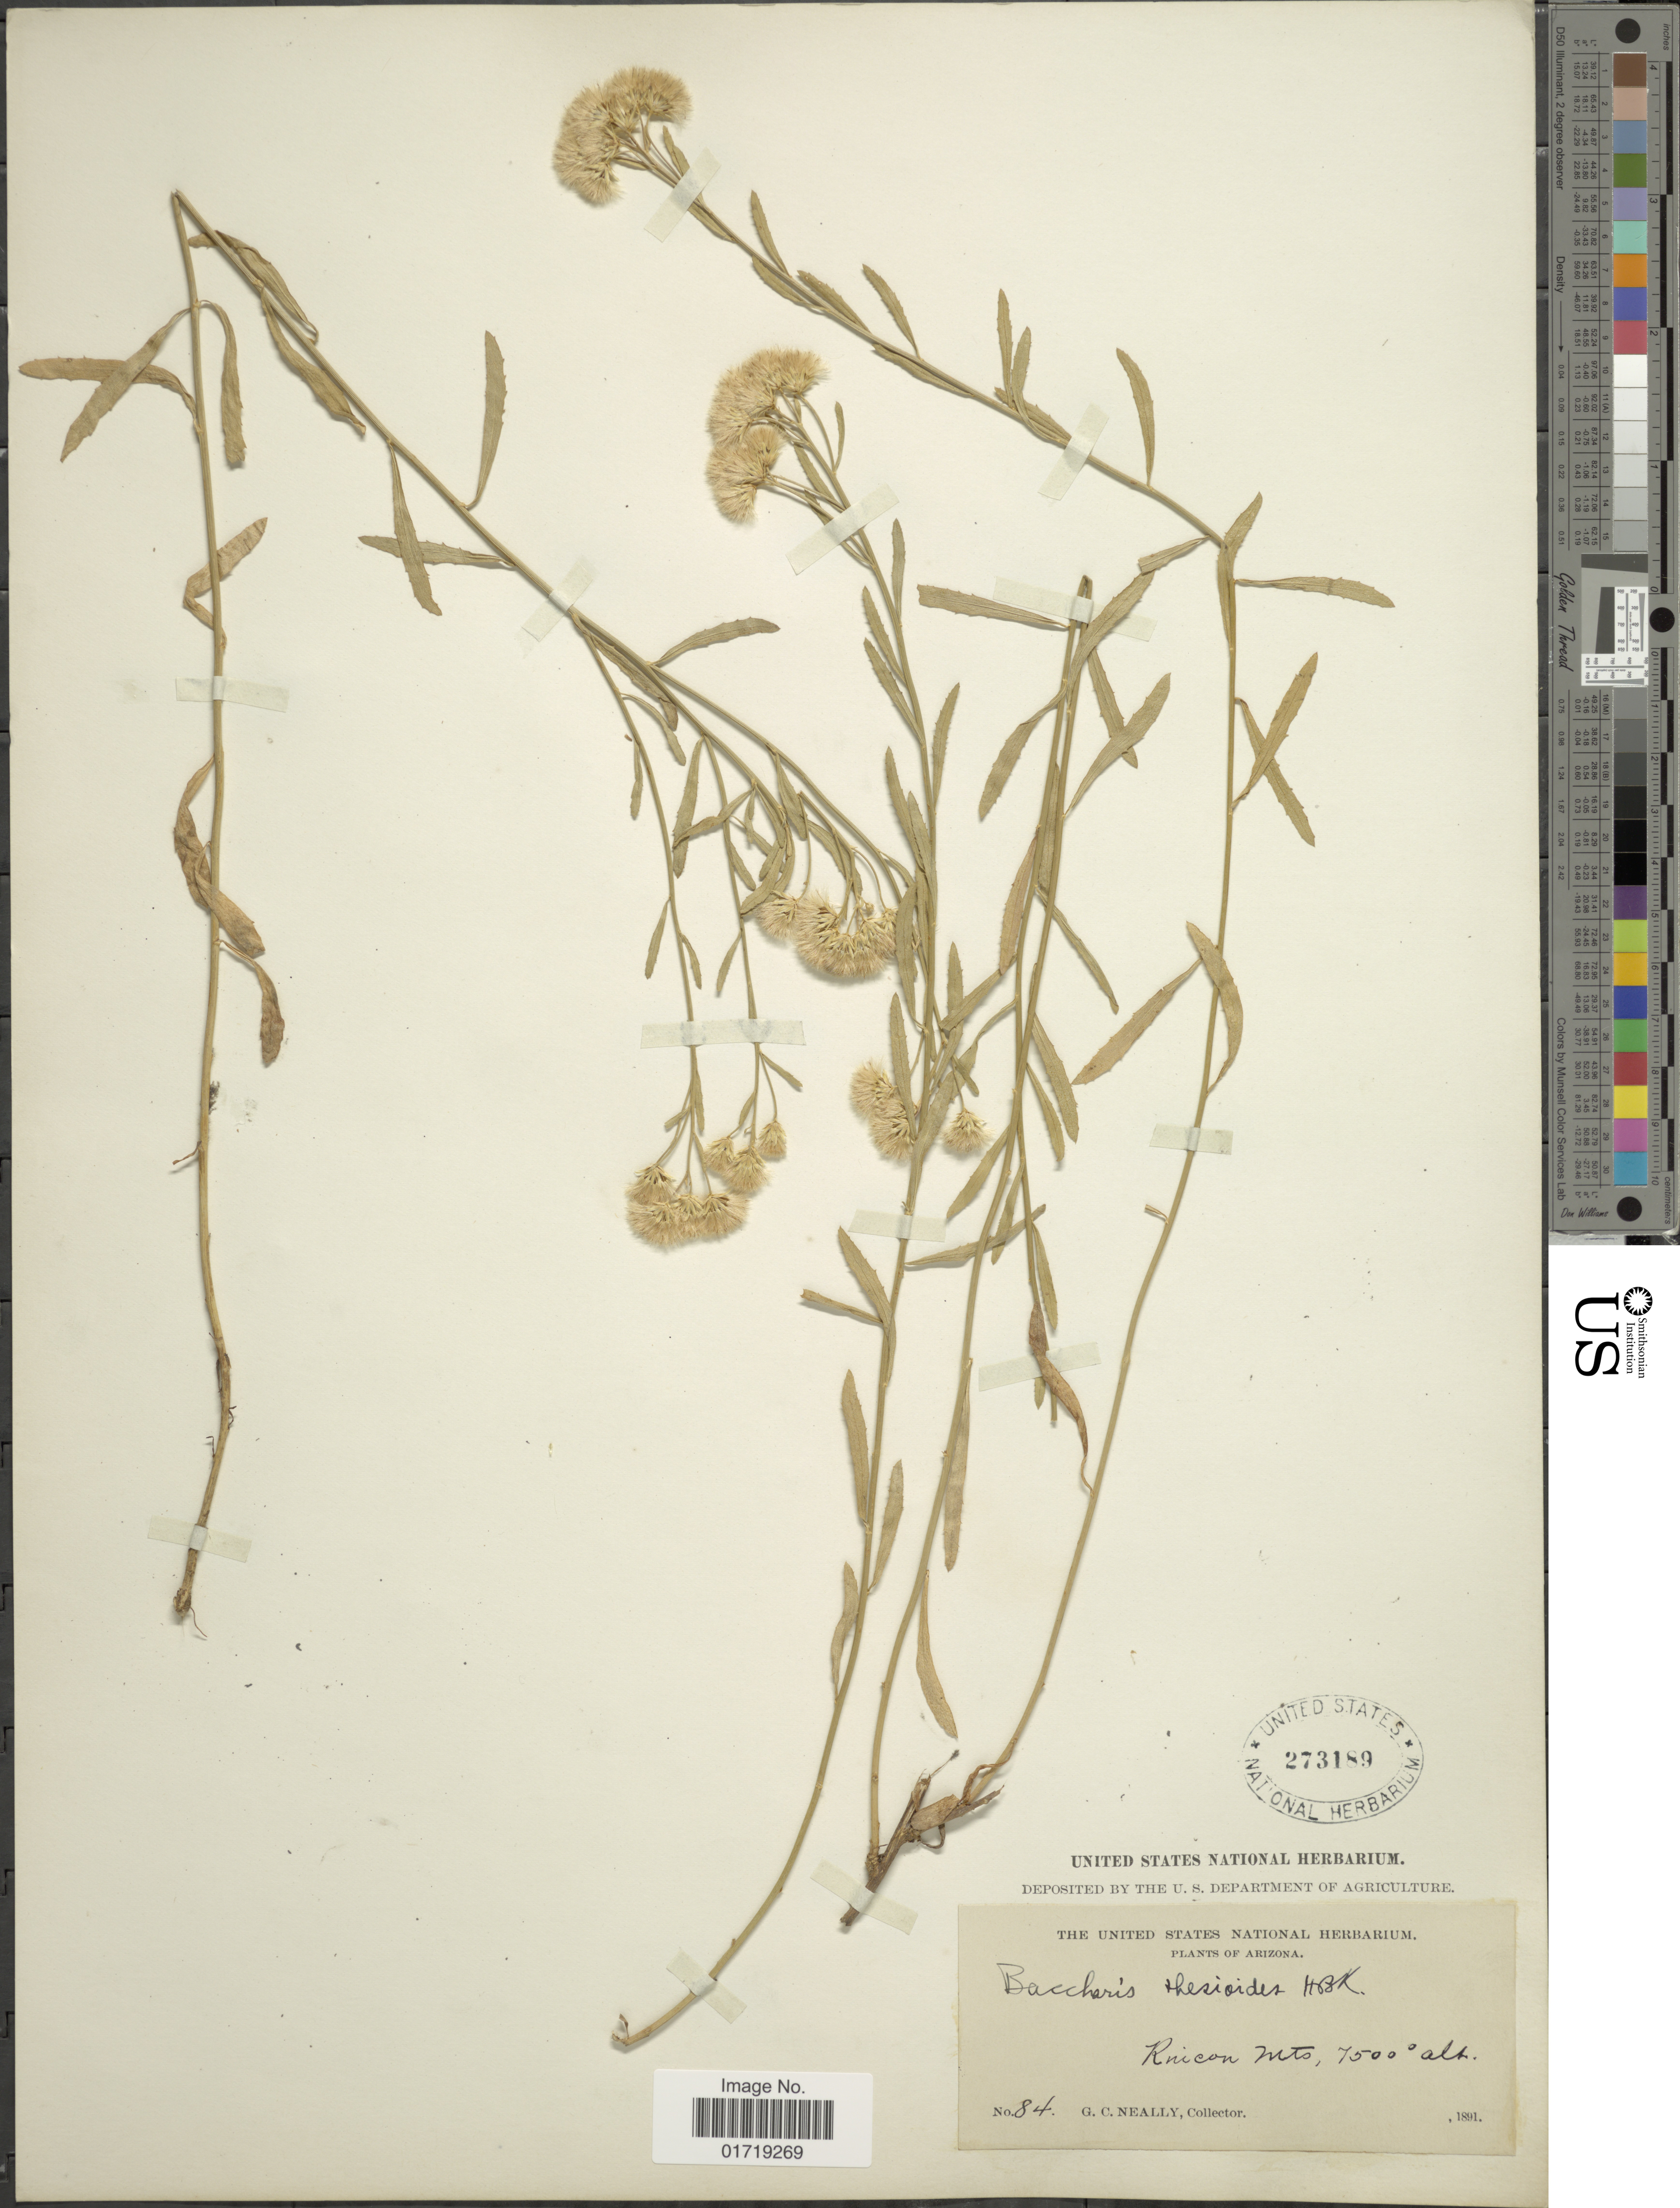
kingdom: Plantae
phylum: Tracheophyta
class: Magnoliopsida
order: Asterales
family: Asteraceae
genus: Baccharis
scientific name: Baccharis thesioides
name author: Kunth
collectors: G. Neally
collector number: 84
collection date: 1891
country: United States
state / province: Arizona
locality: Rincon Mts.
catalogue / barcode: US 273189